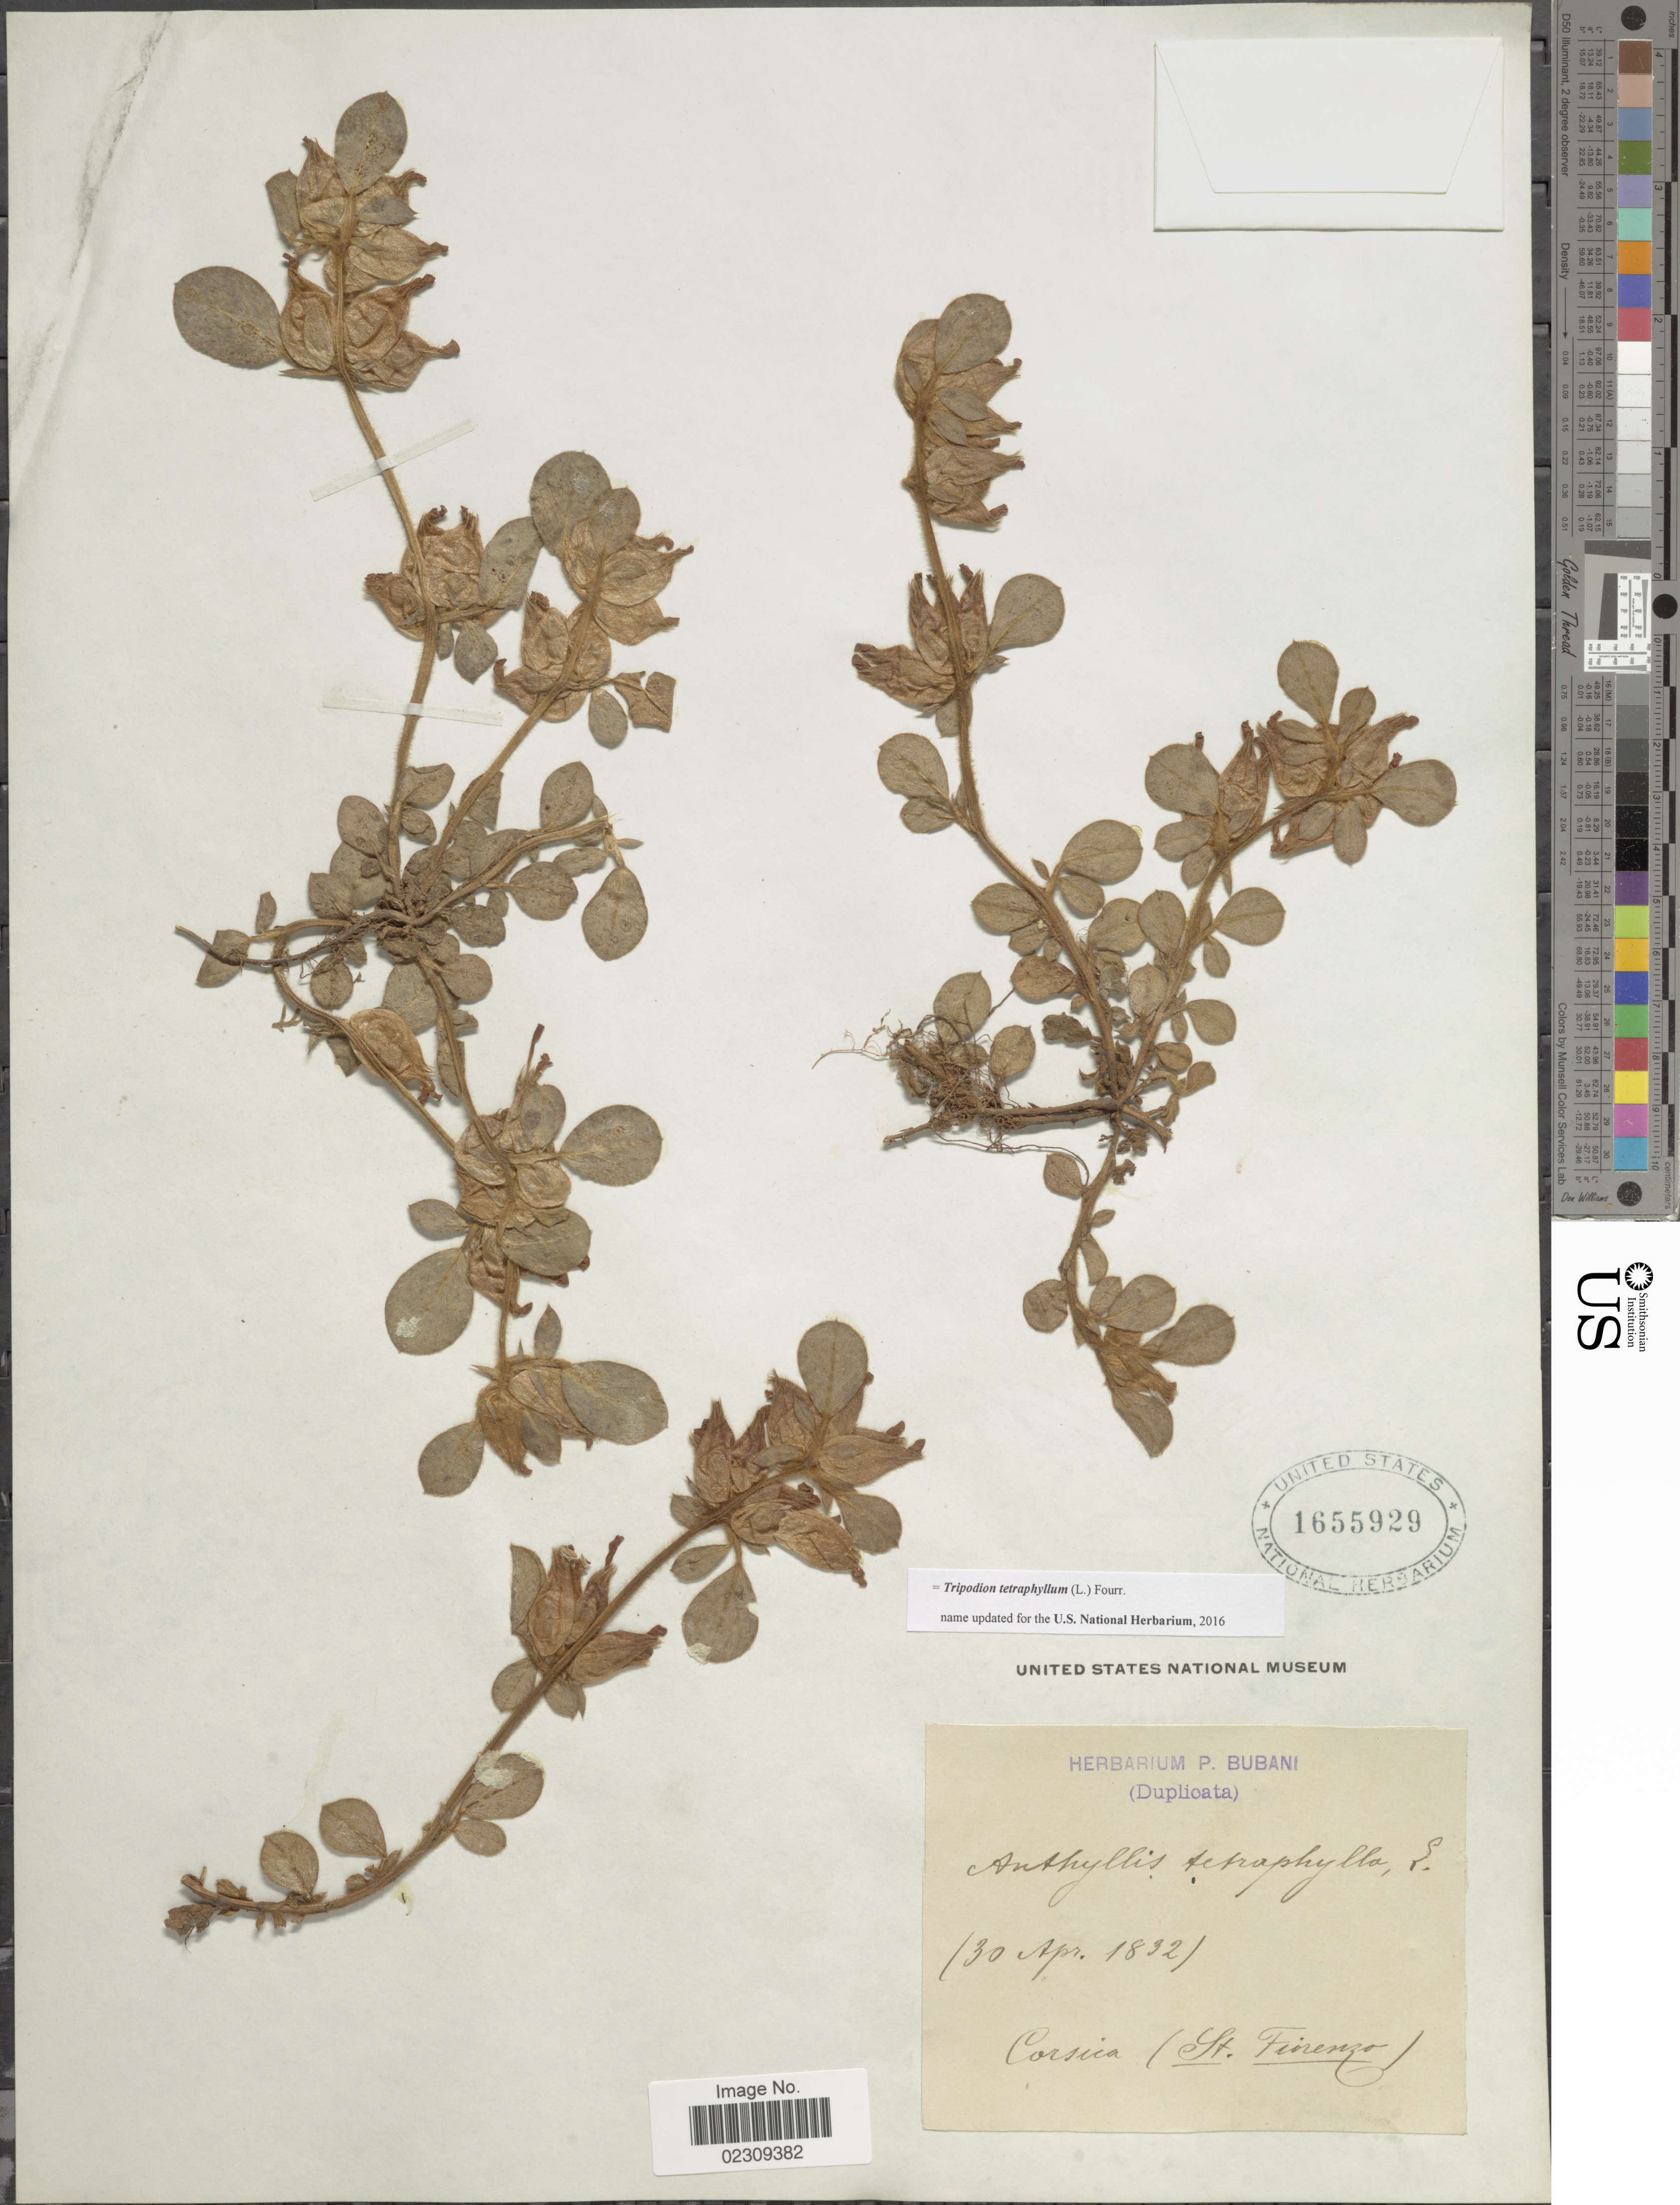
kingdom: Plantae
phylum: Tracheophyta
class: Magnoliopsida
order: Fabales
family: Fabaceae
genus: Tripodion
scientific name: Tripodion tetraphyllum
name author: (L.) Fourr.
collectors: ex herb. P. Bubani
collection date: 1832-04-30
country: France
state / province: Corsica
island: Corse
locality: St. Fiorenzo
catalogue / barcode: US 1655929